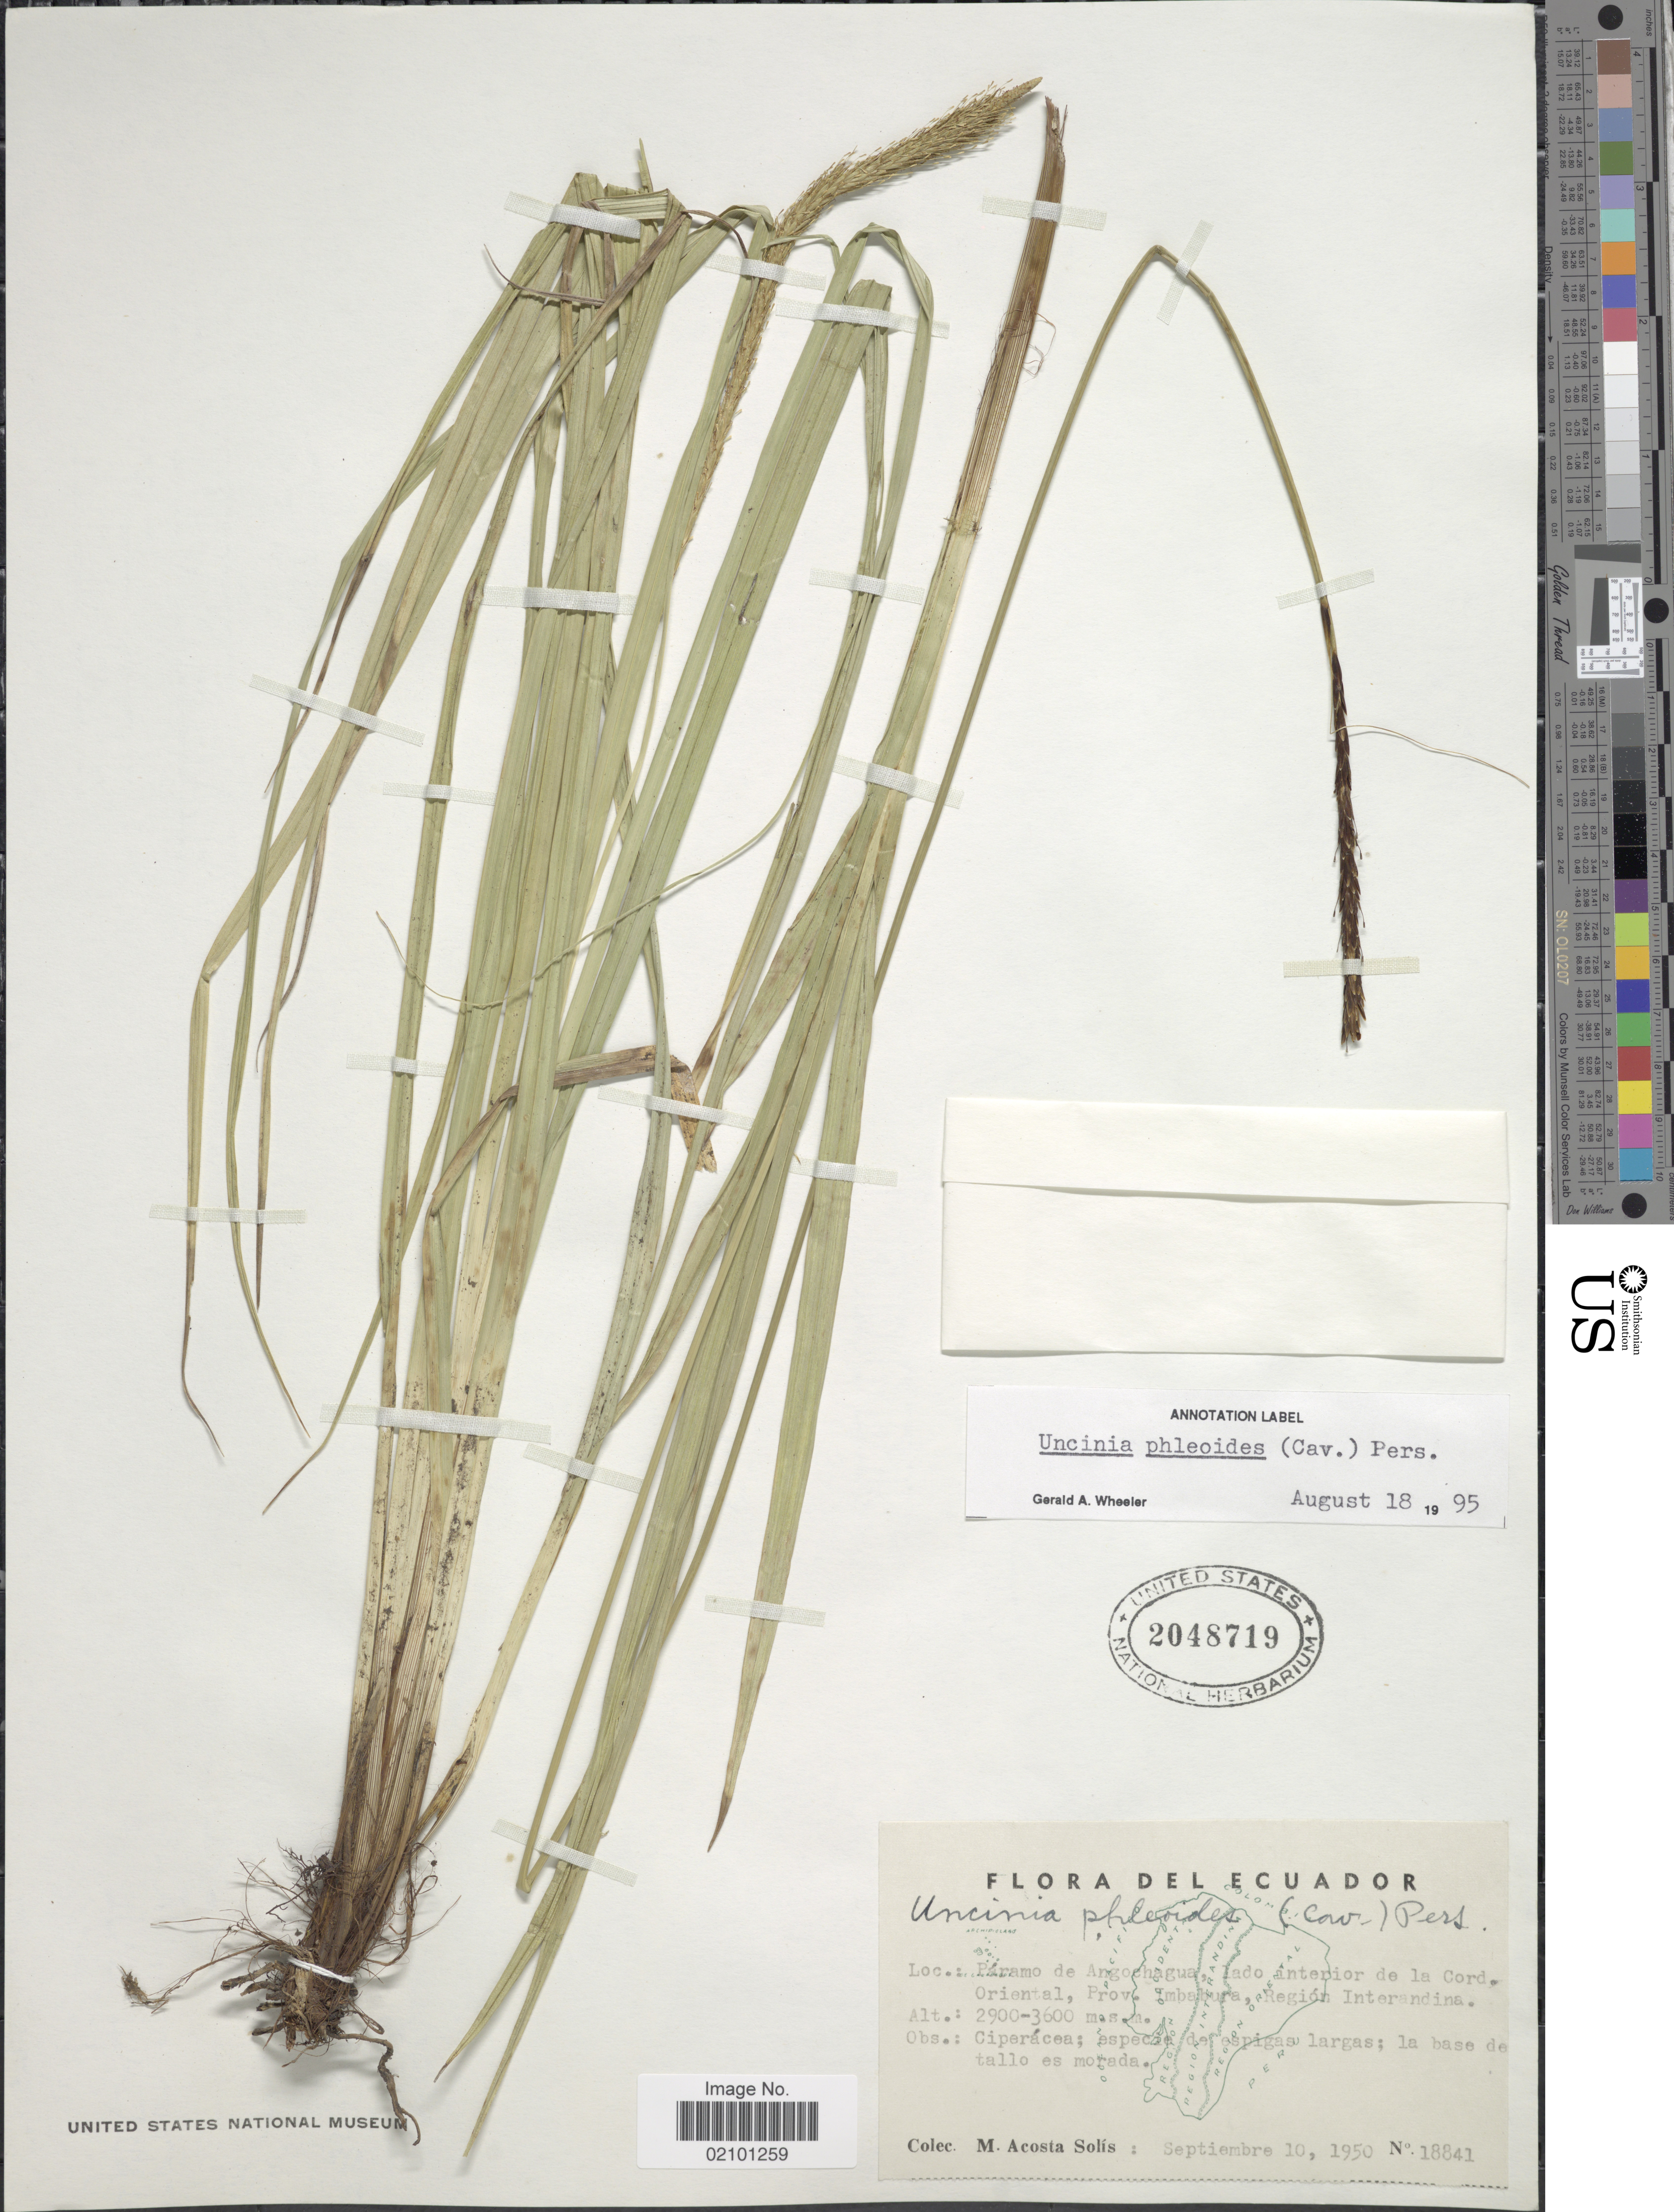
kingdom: Plantae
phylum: Tracheophyta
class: Liliopsida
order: Poales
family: Cyperaceae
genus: Carex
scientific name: Carex phleoides subsp. koyamae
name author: (Gómez-Laur.) Jim.Mejías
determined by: Jimnéz-Mejias, Pedro, (UPOS), Universidad Pablo de Olavide (SPAIN)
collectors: M. Acosta Solis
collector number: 18841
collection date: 1950-09-10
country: Ecuador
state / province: Imbabura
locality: Paramo de Angoehagua, lado enterior de la Cord. Oriental, Prov. Imbabura, Region Interandina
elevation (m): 2900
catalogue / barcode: US 2048719